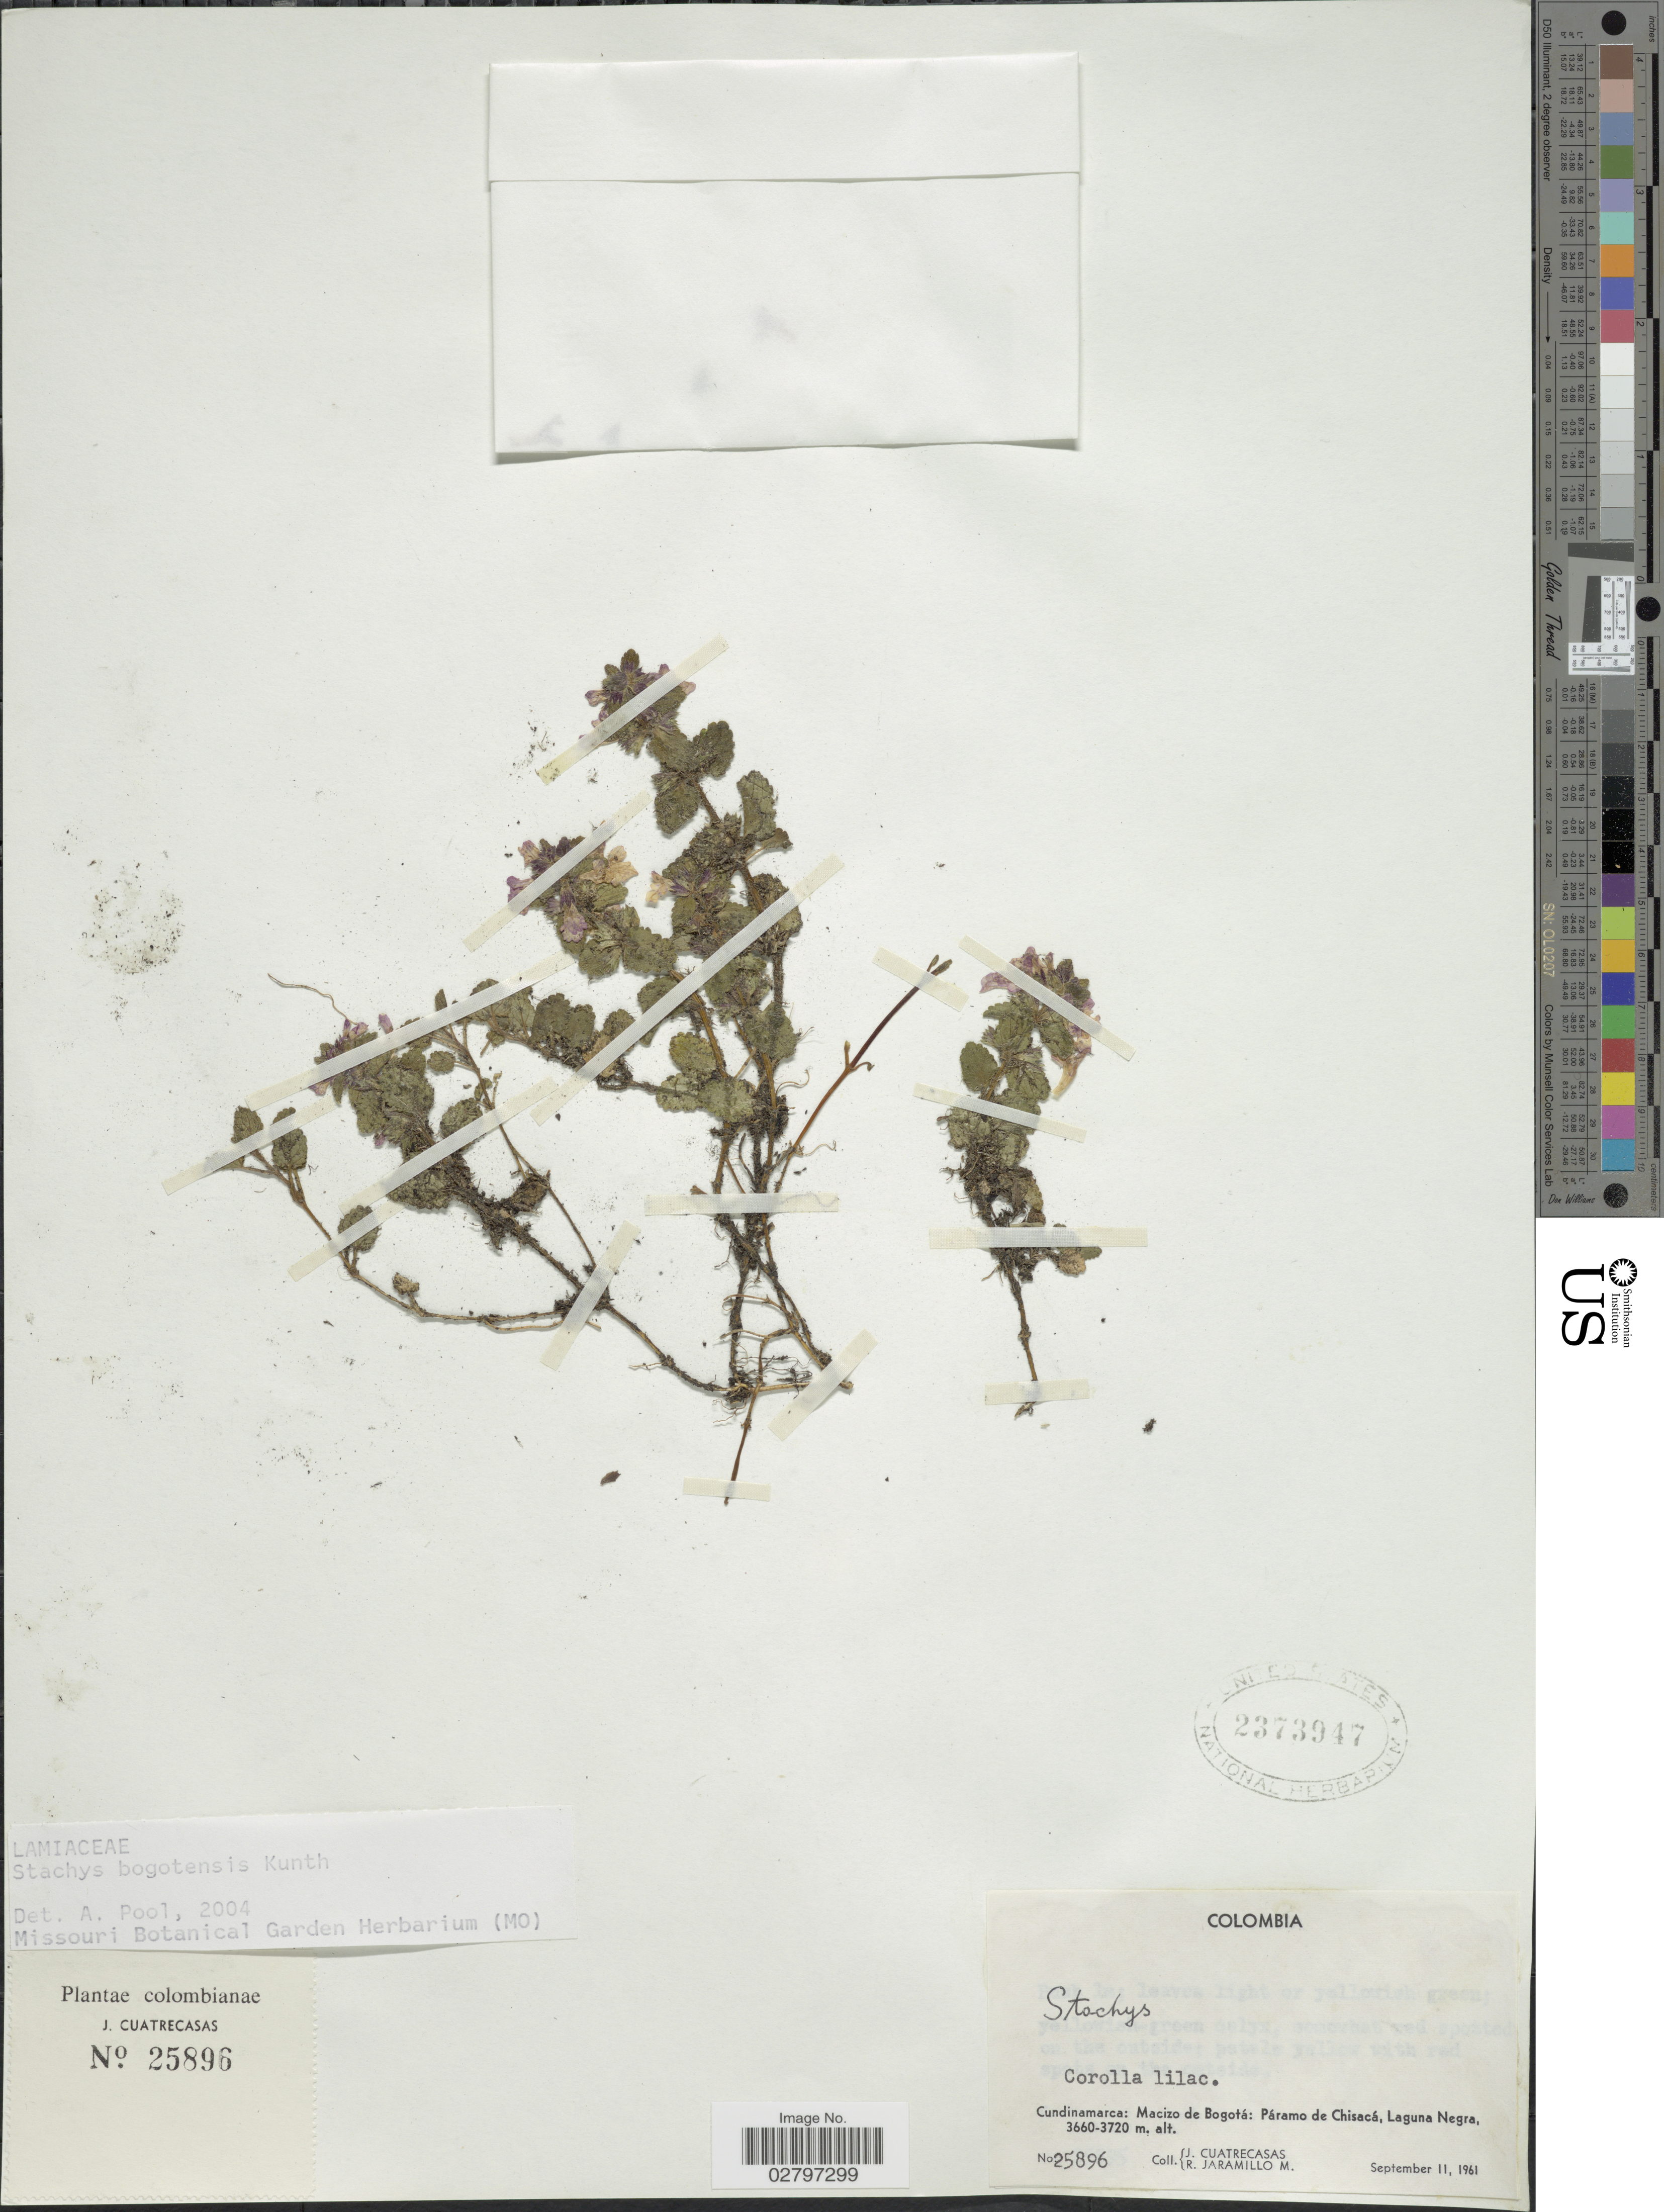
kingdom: Plantae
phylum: Tracheophyta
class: Magnoliopsida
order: Lamiales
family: Lamiaceae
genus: Stachys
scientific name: Stachys bogotensis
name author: Kunth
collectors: J. Cuatrecasas & R. Jaramillo M.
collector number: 25896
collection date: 1961-09-11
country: Colombia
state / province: Cundinamarca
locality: Macizo de Bogotá: Páramo de Chisacá, Laguna Negra.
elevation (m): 3660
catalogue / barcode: US 2373947